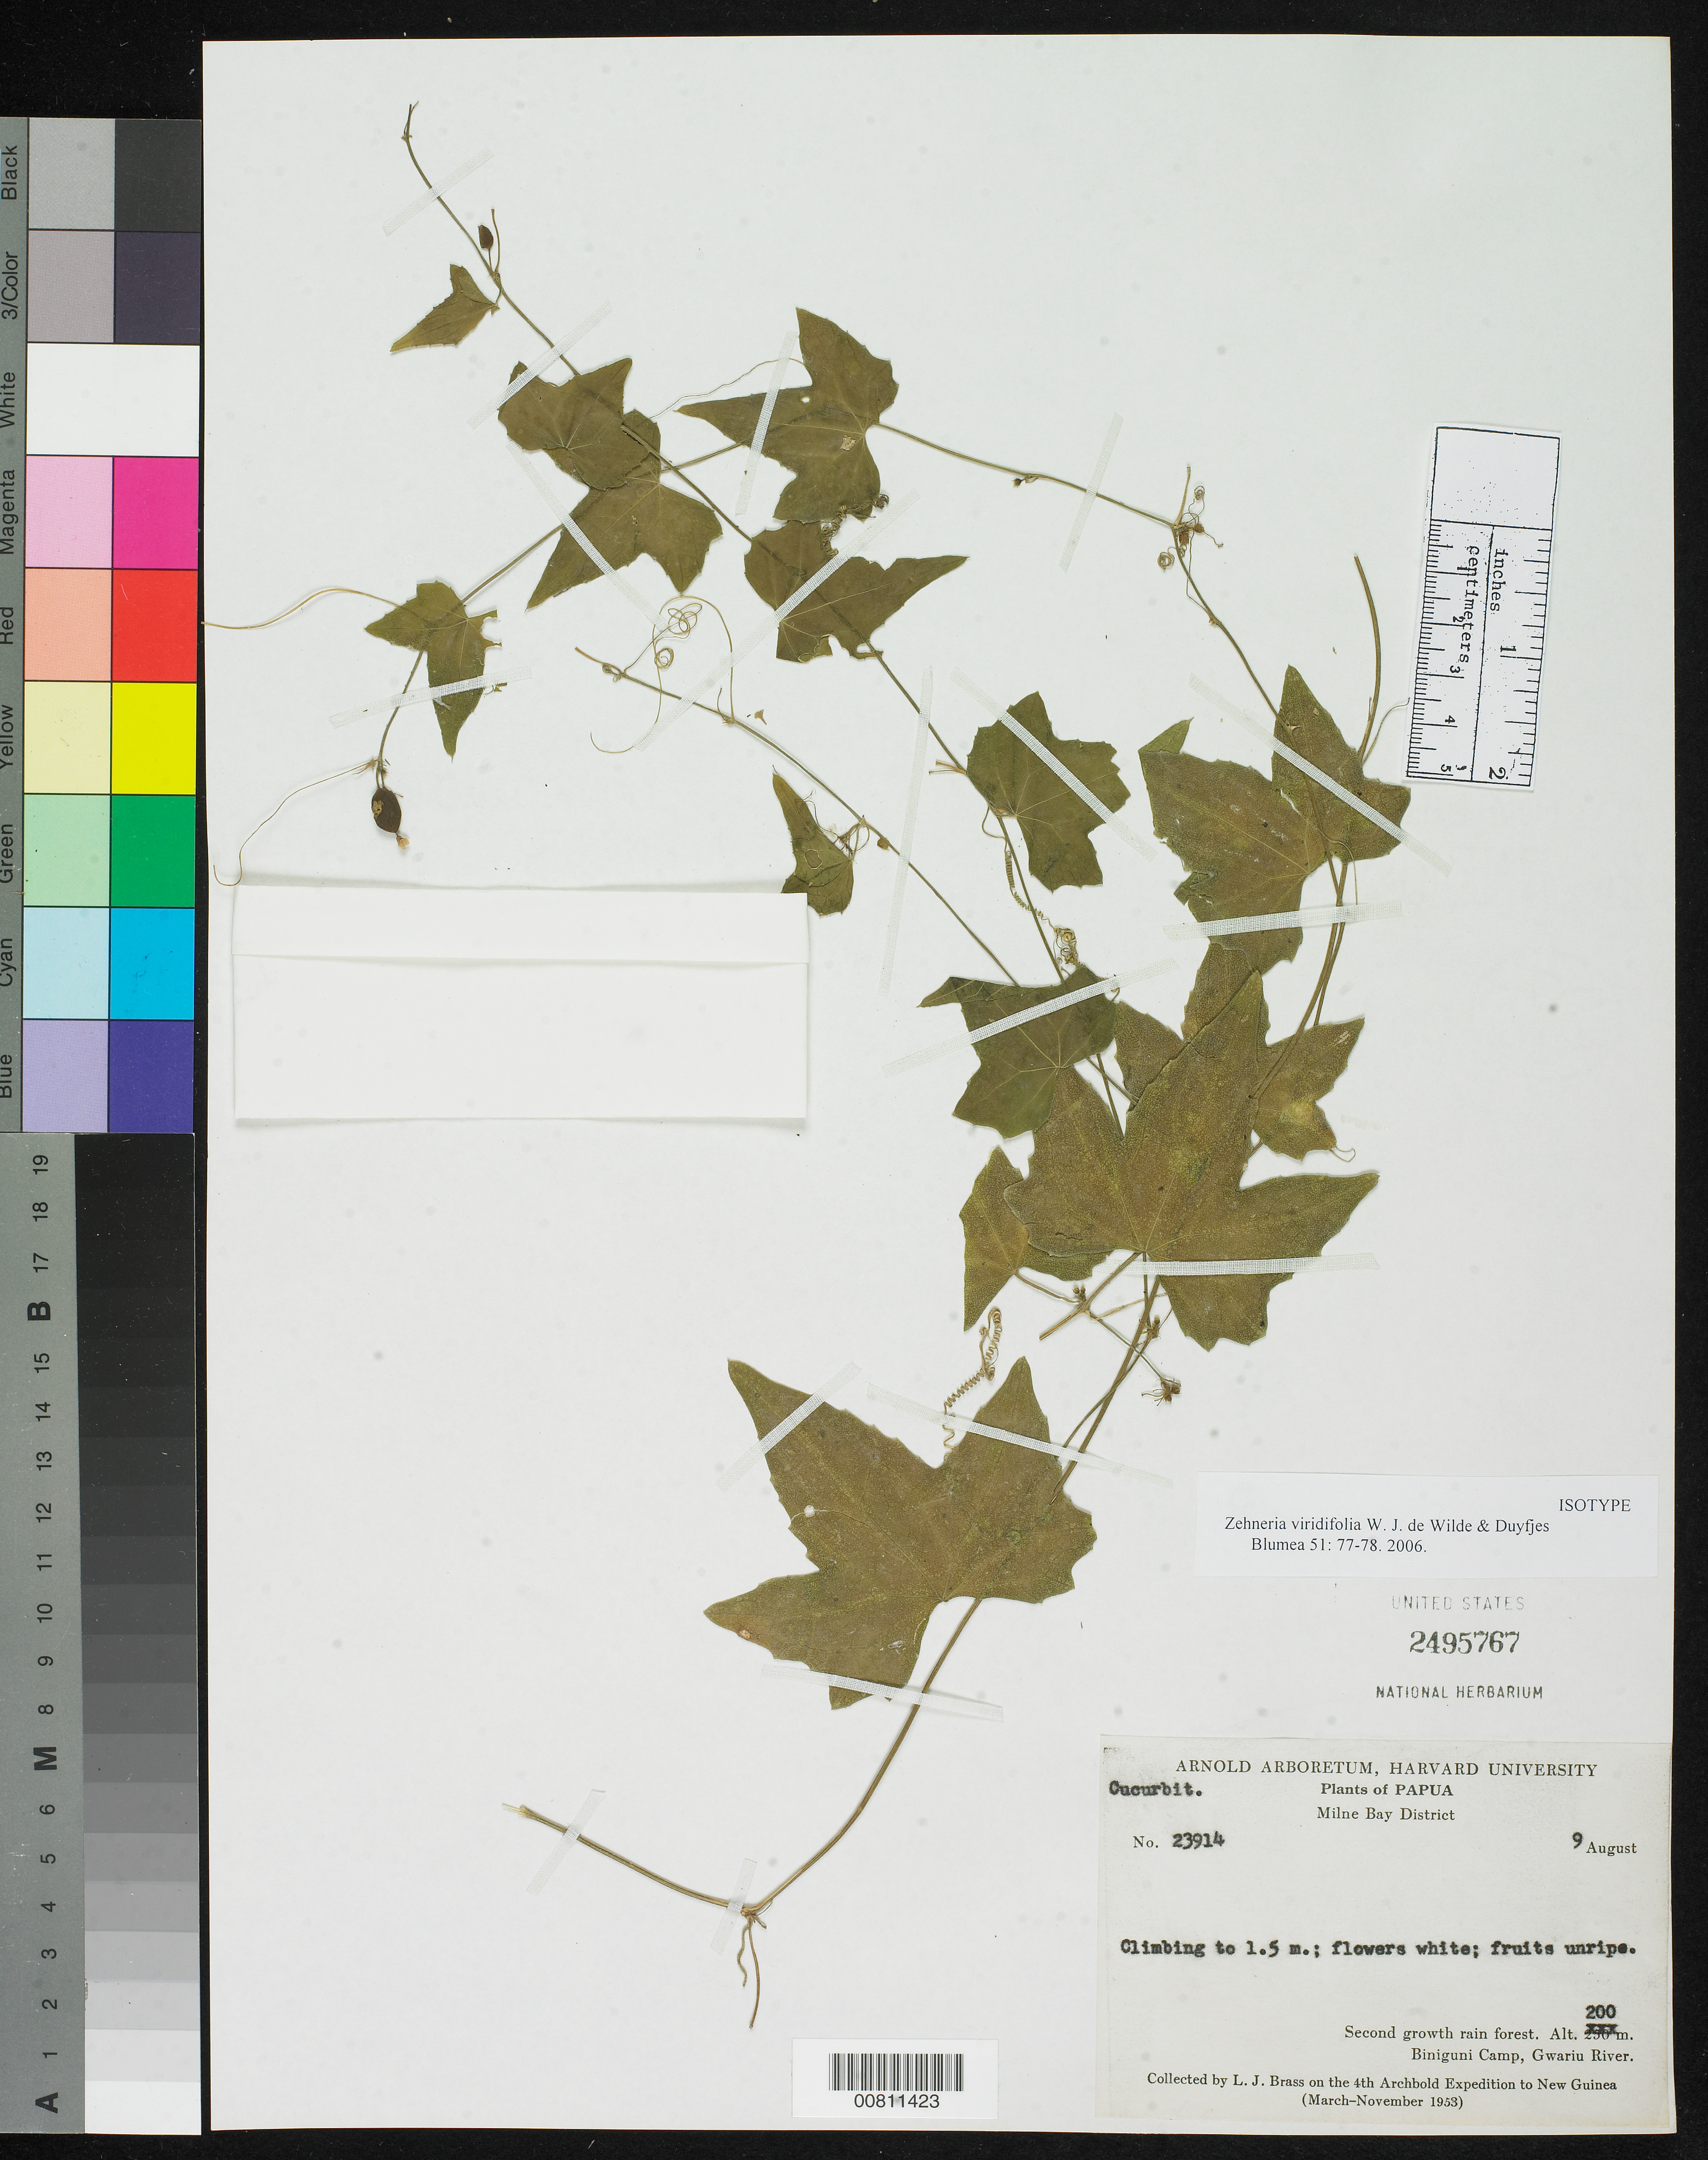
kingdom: Plantae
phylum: Tracheophyta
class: Magnoliopsida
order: Cucurbitales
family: Cucurbitaceae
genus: Zehneria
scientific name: Zehneria viridifolia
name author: W.J. de Wilde & Duyfjes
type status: Isotype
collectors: L. J. Brass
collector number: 23914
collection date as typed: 09 Aug 1953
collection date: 1953-08-09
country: Papua New Guinea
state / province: Milne Bay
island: New Guinea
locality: Papua, Milne Bay District. Biniguni Camp, Gwariu River.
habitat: Second growth rain forest.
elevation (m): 200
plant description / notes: Holotype at A.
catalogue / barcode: US 2495767